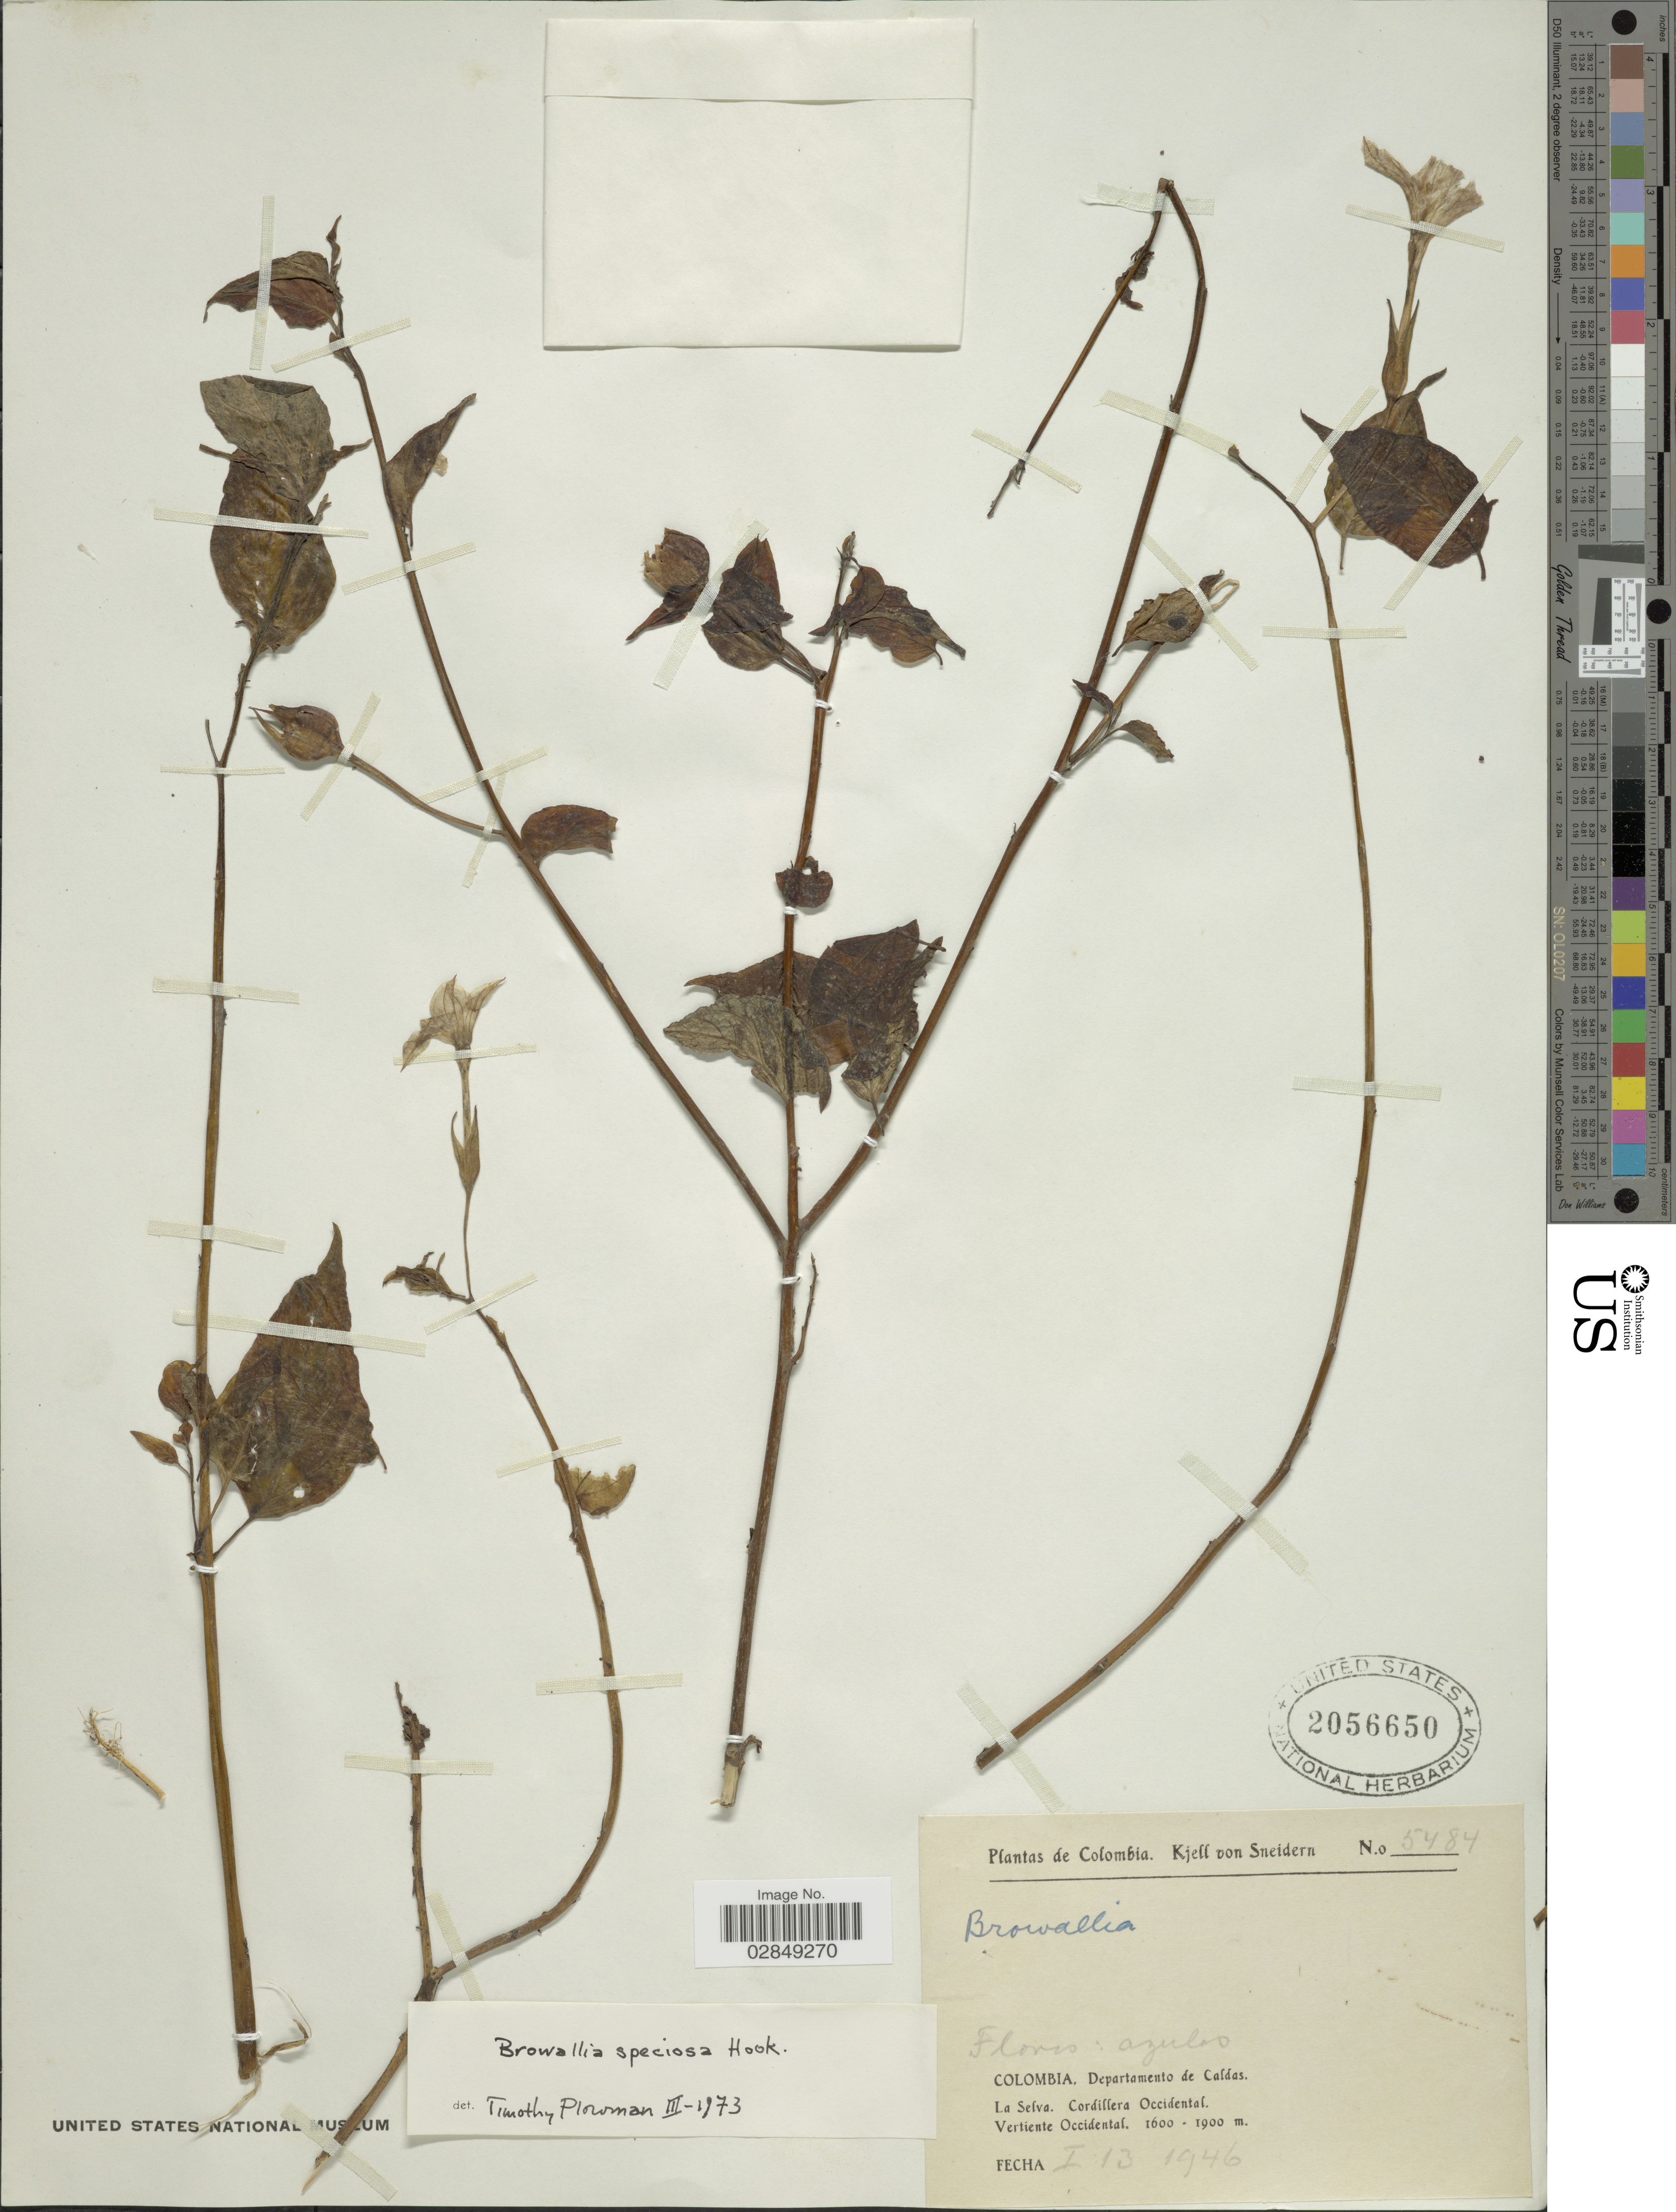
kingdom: Plantae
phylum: Tracheophyta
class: Magnoliopsida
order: Solanales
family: Solanaceae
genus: Browallia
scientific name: Browallia speciosa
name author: Hook.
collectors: K. von Sneidern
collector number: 5484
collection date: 1946-01-13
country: Colombia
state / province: Caldas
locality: Departamento de Caldas. La Selva. Cordillera Occidental. Vertiente Occidental.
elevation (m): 1600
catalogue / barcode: US 2056650